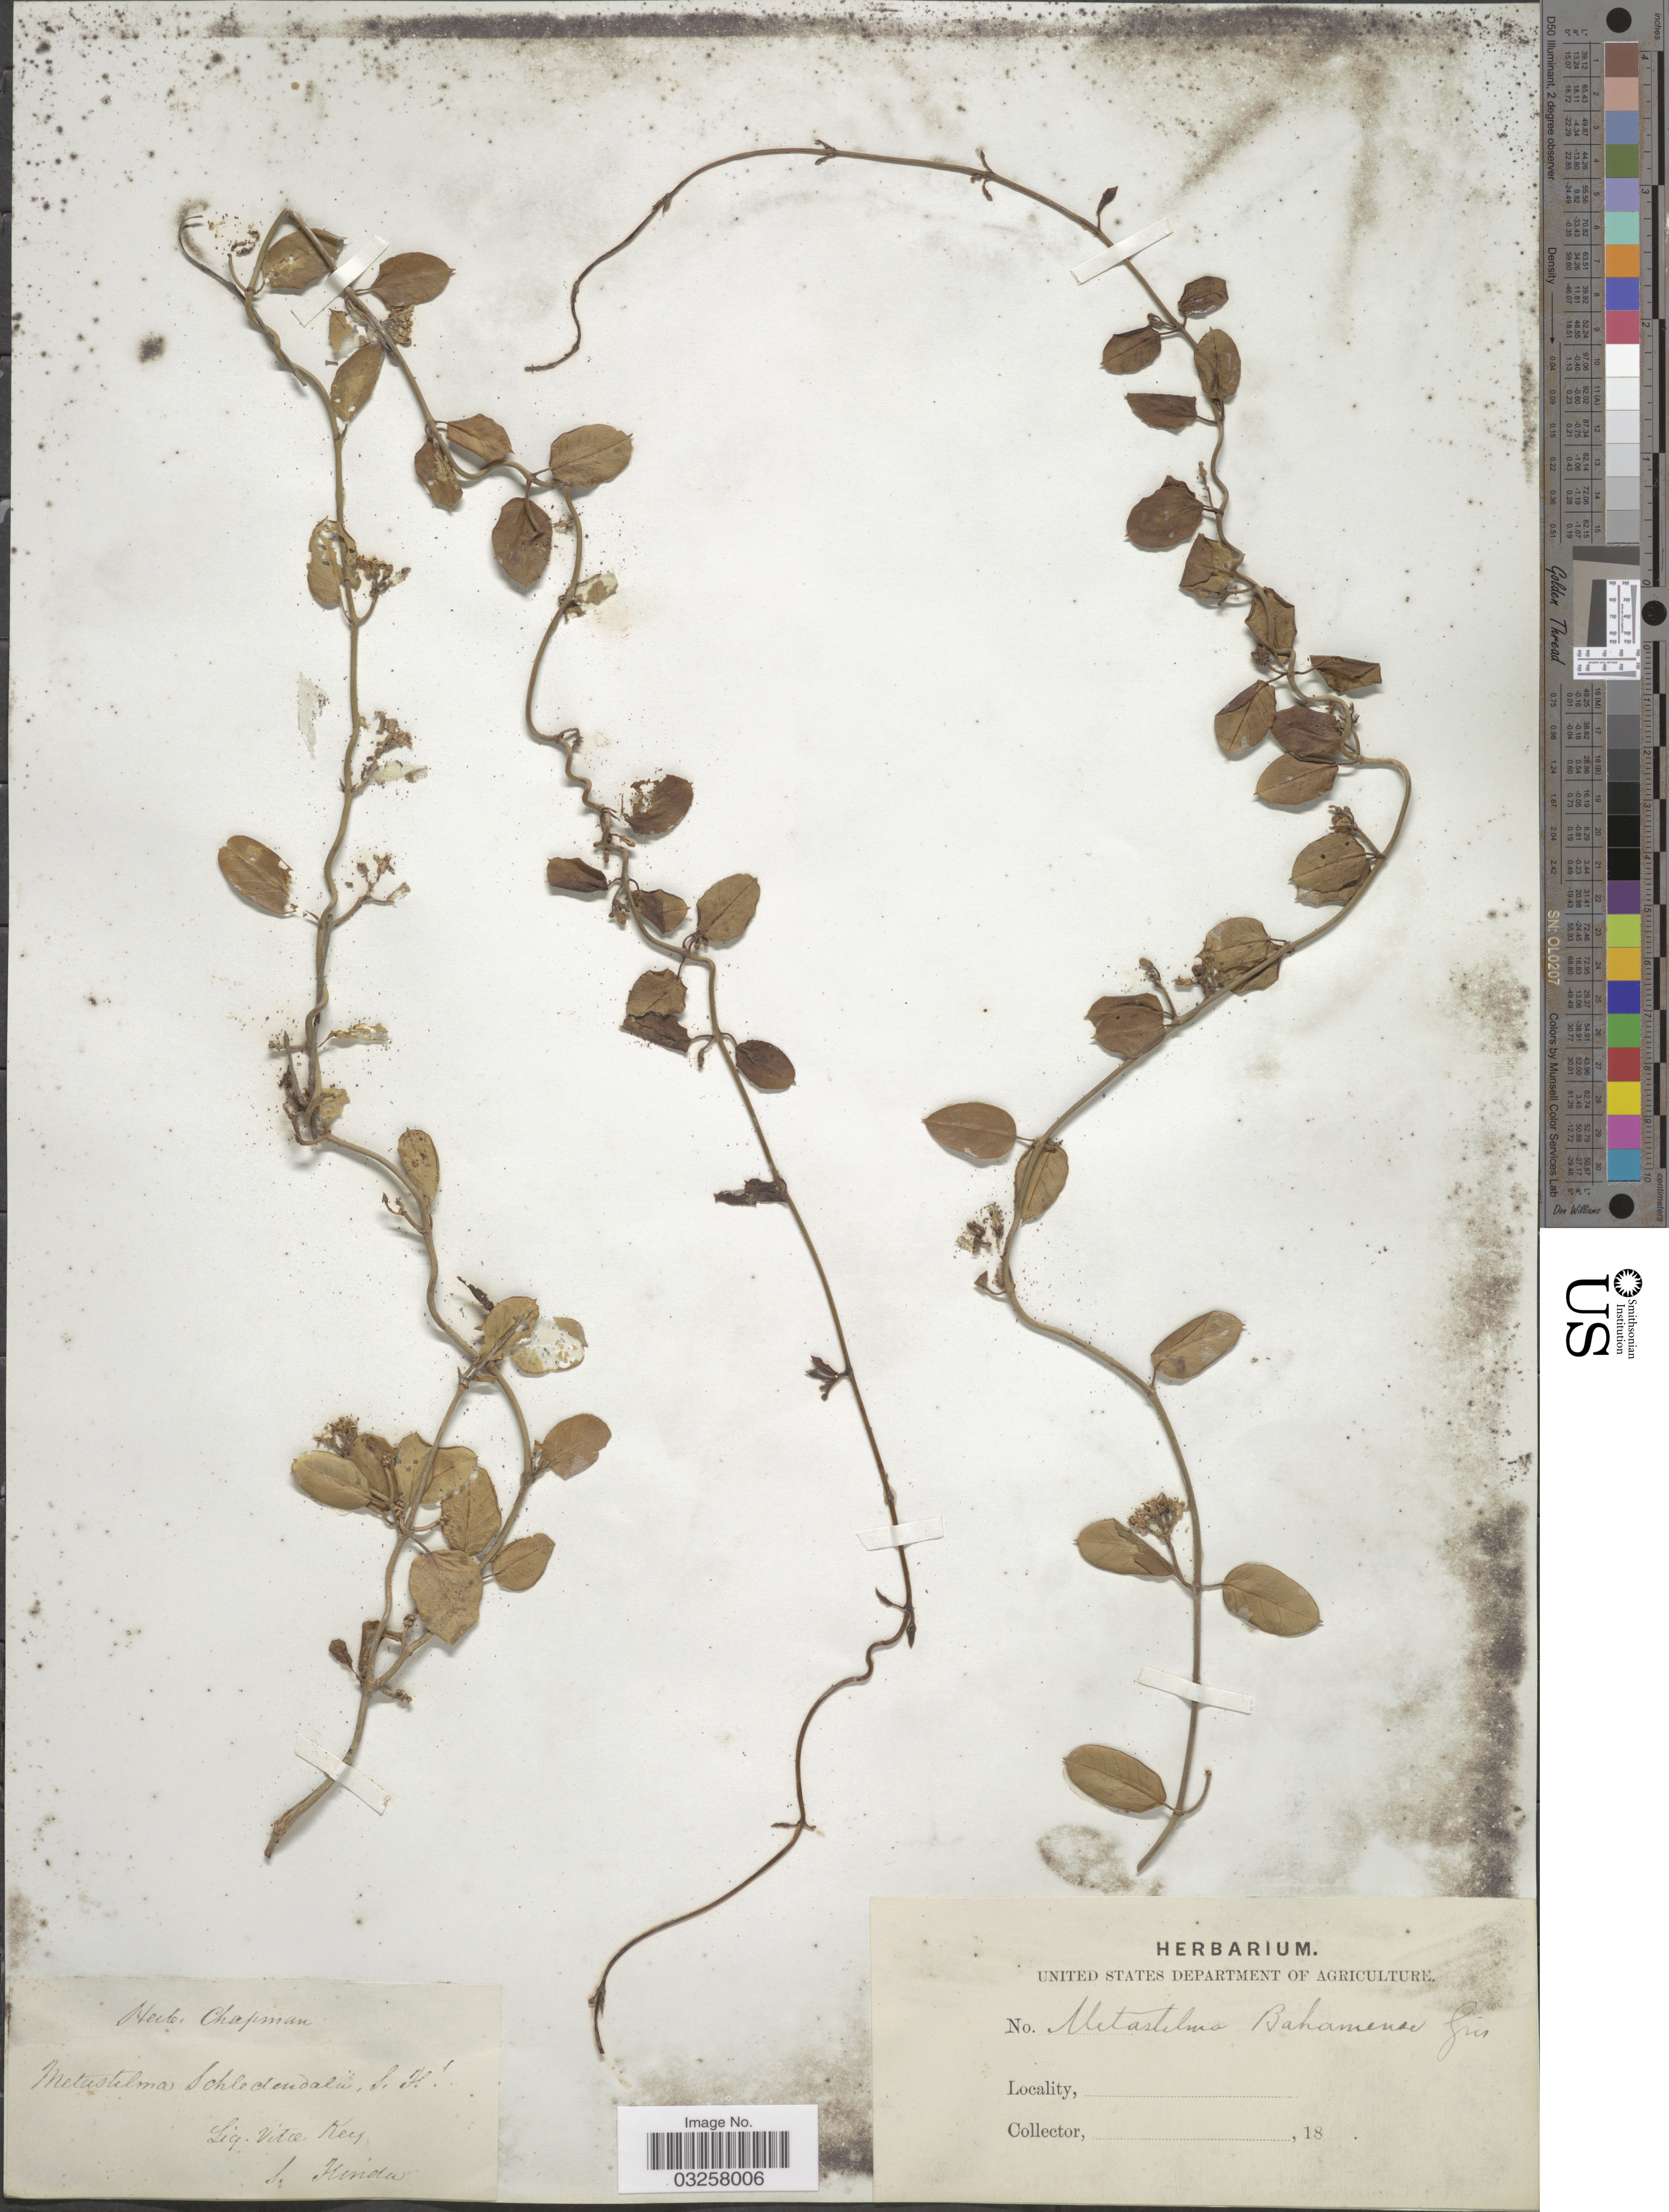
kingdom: Plantae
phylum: Tracheophyta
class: Magnoliopsida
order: Gentianales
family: Apocynaceae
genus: Metastelma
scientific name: Metastelma bahamense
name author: Griseb.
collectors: ex herb. Chapman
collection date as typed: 18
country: United States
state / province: Florida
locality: Lig. Vitæ Key. S. Florida.